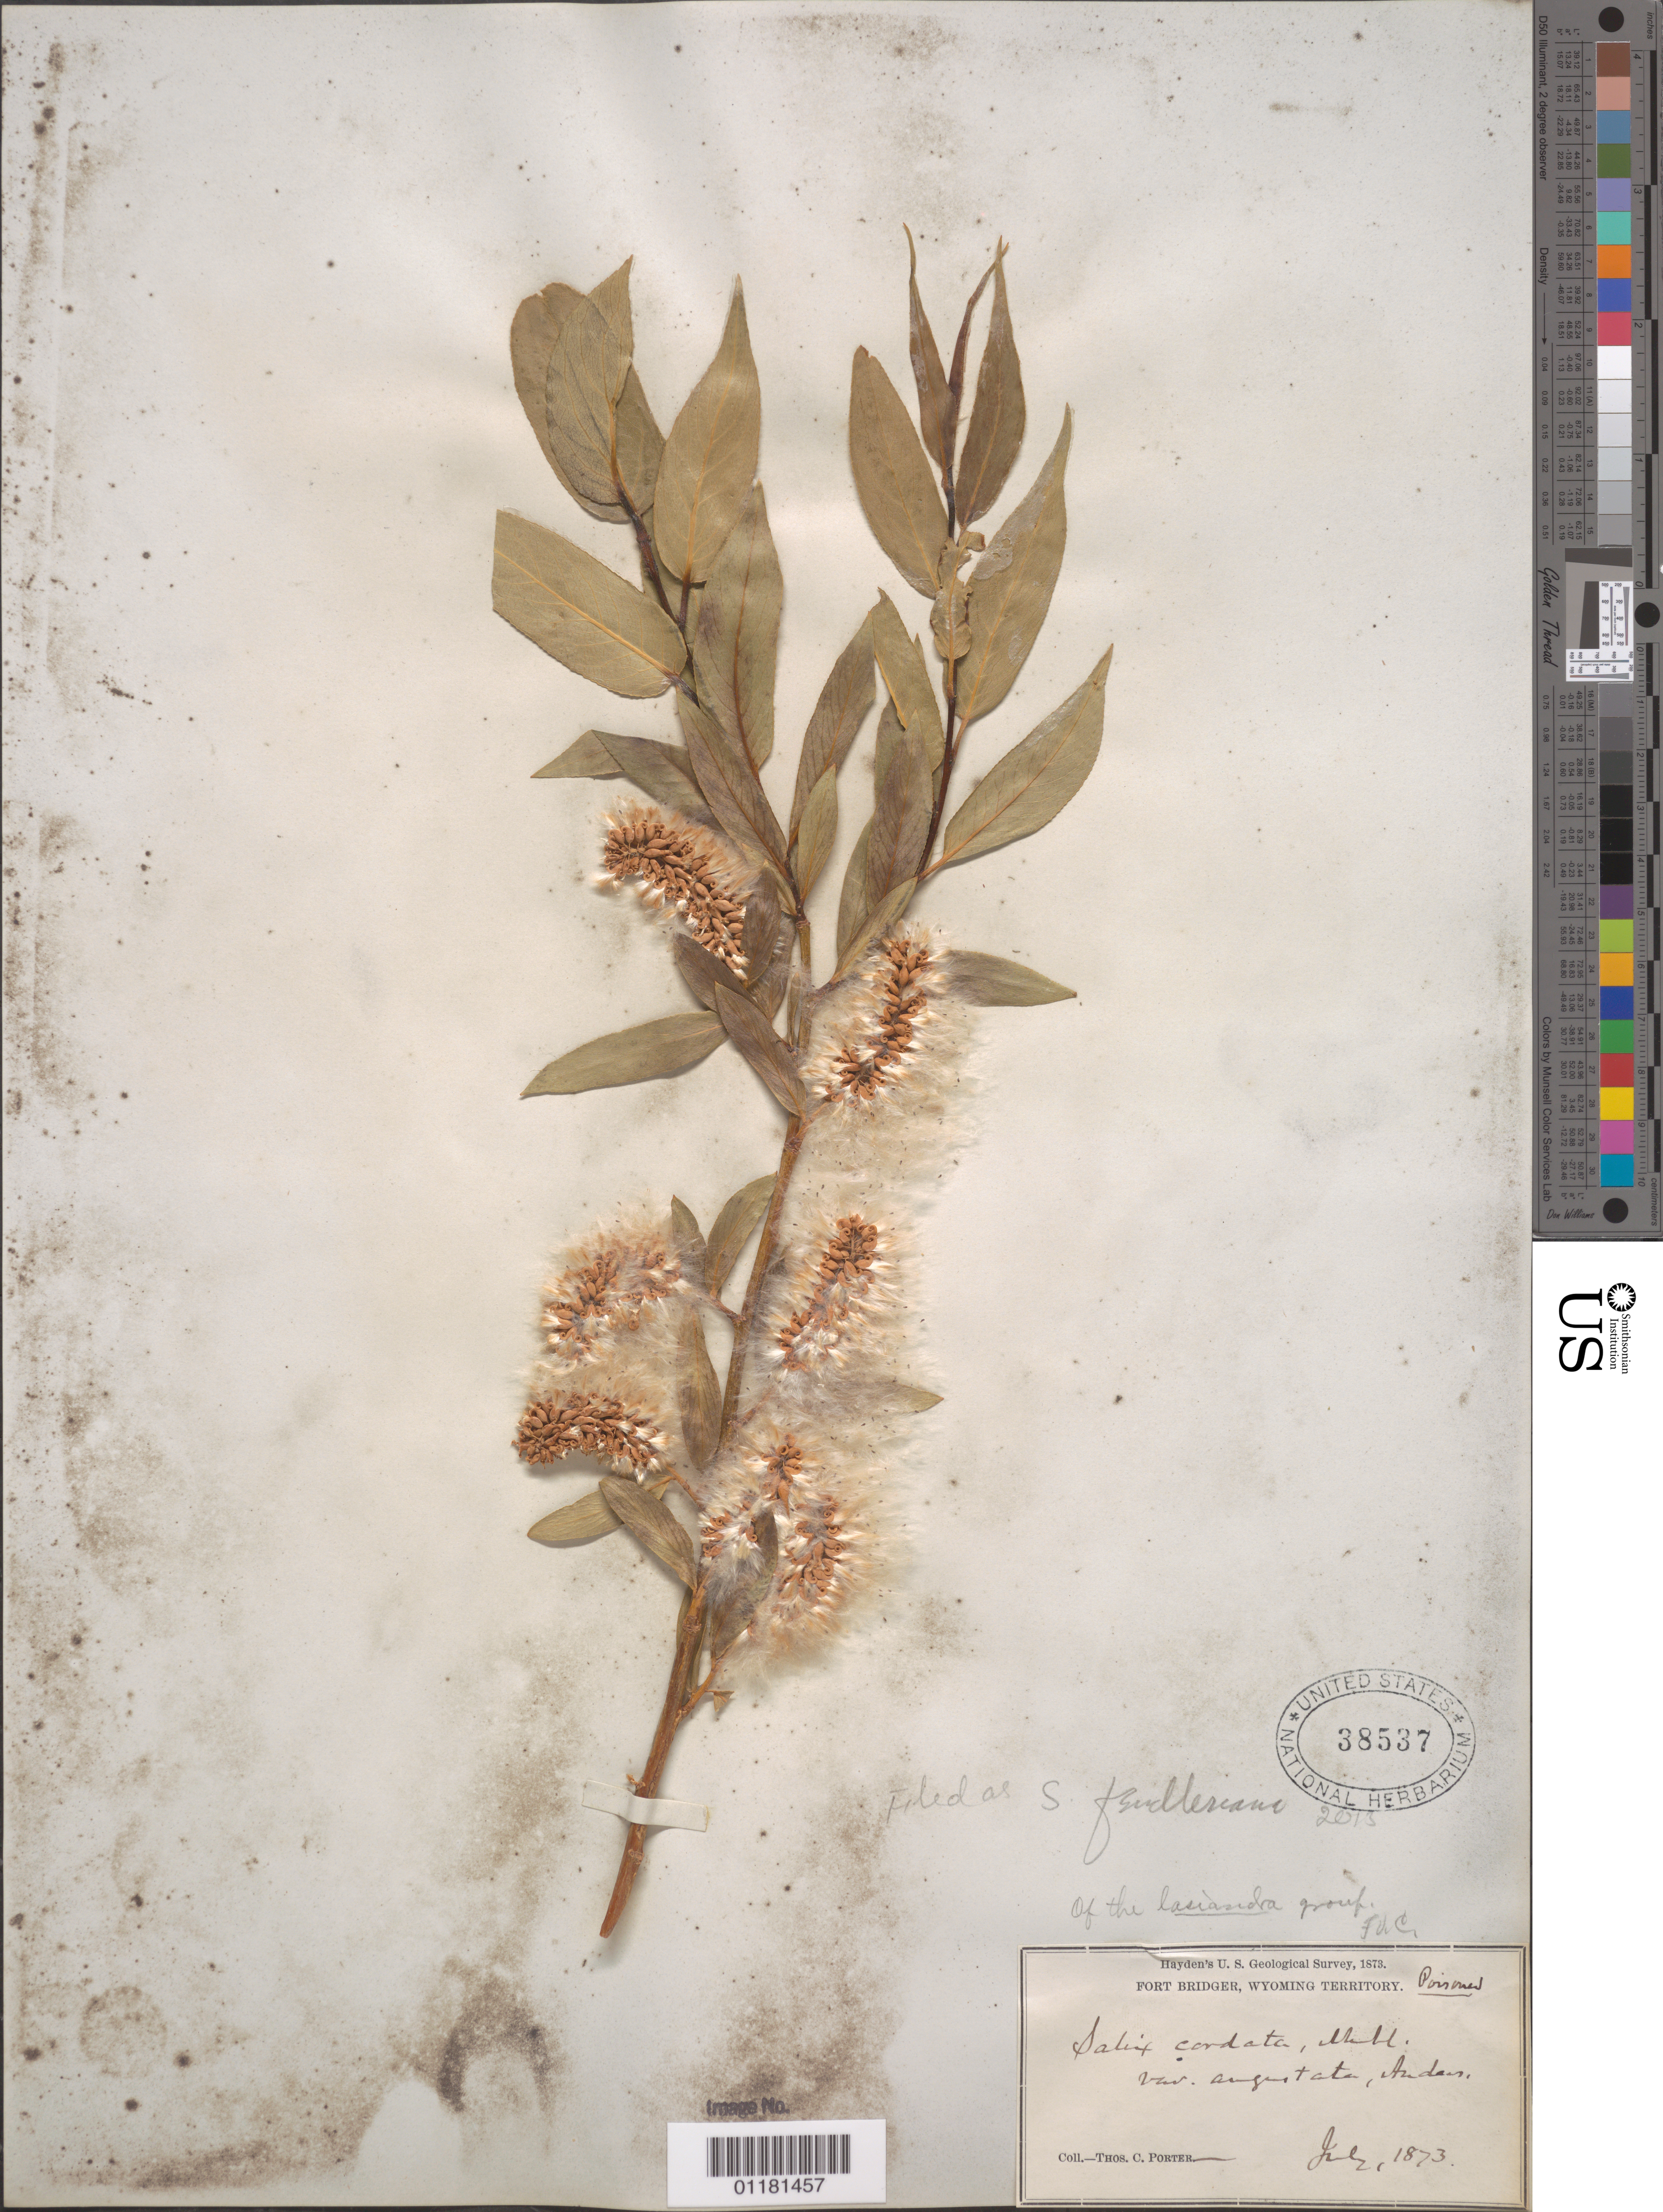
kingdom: Plantae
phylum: Tracheophyta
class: Magnoliopsida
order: Malpighiales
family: Salicaceae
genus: Salix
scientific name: Salix fendleriana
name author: Andersson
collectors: T. C. Porter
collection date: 1873-07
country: United States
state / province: Wyoming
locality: Fort Bridger.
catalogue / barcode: US 38537